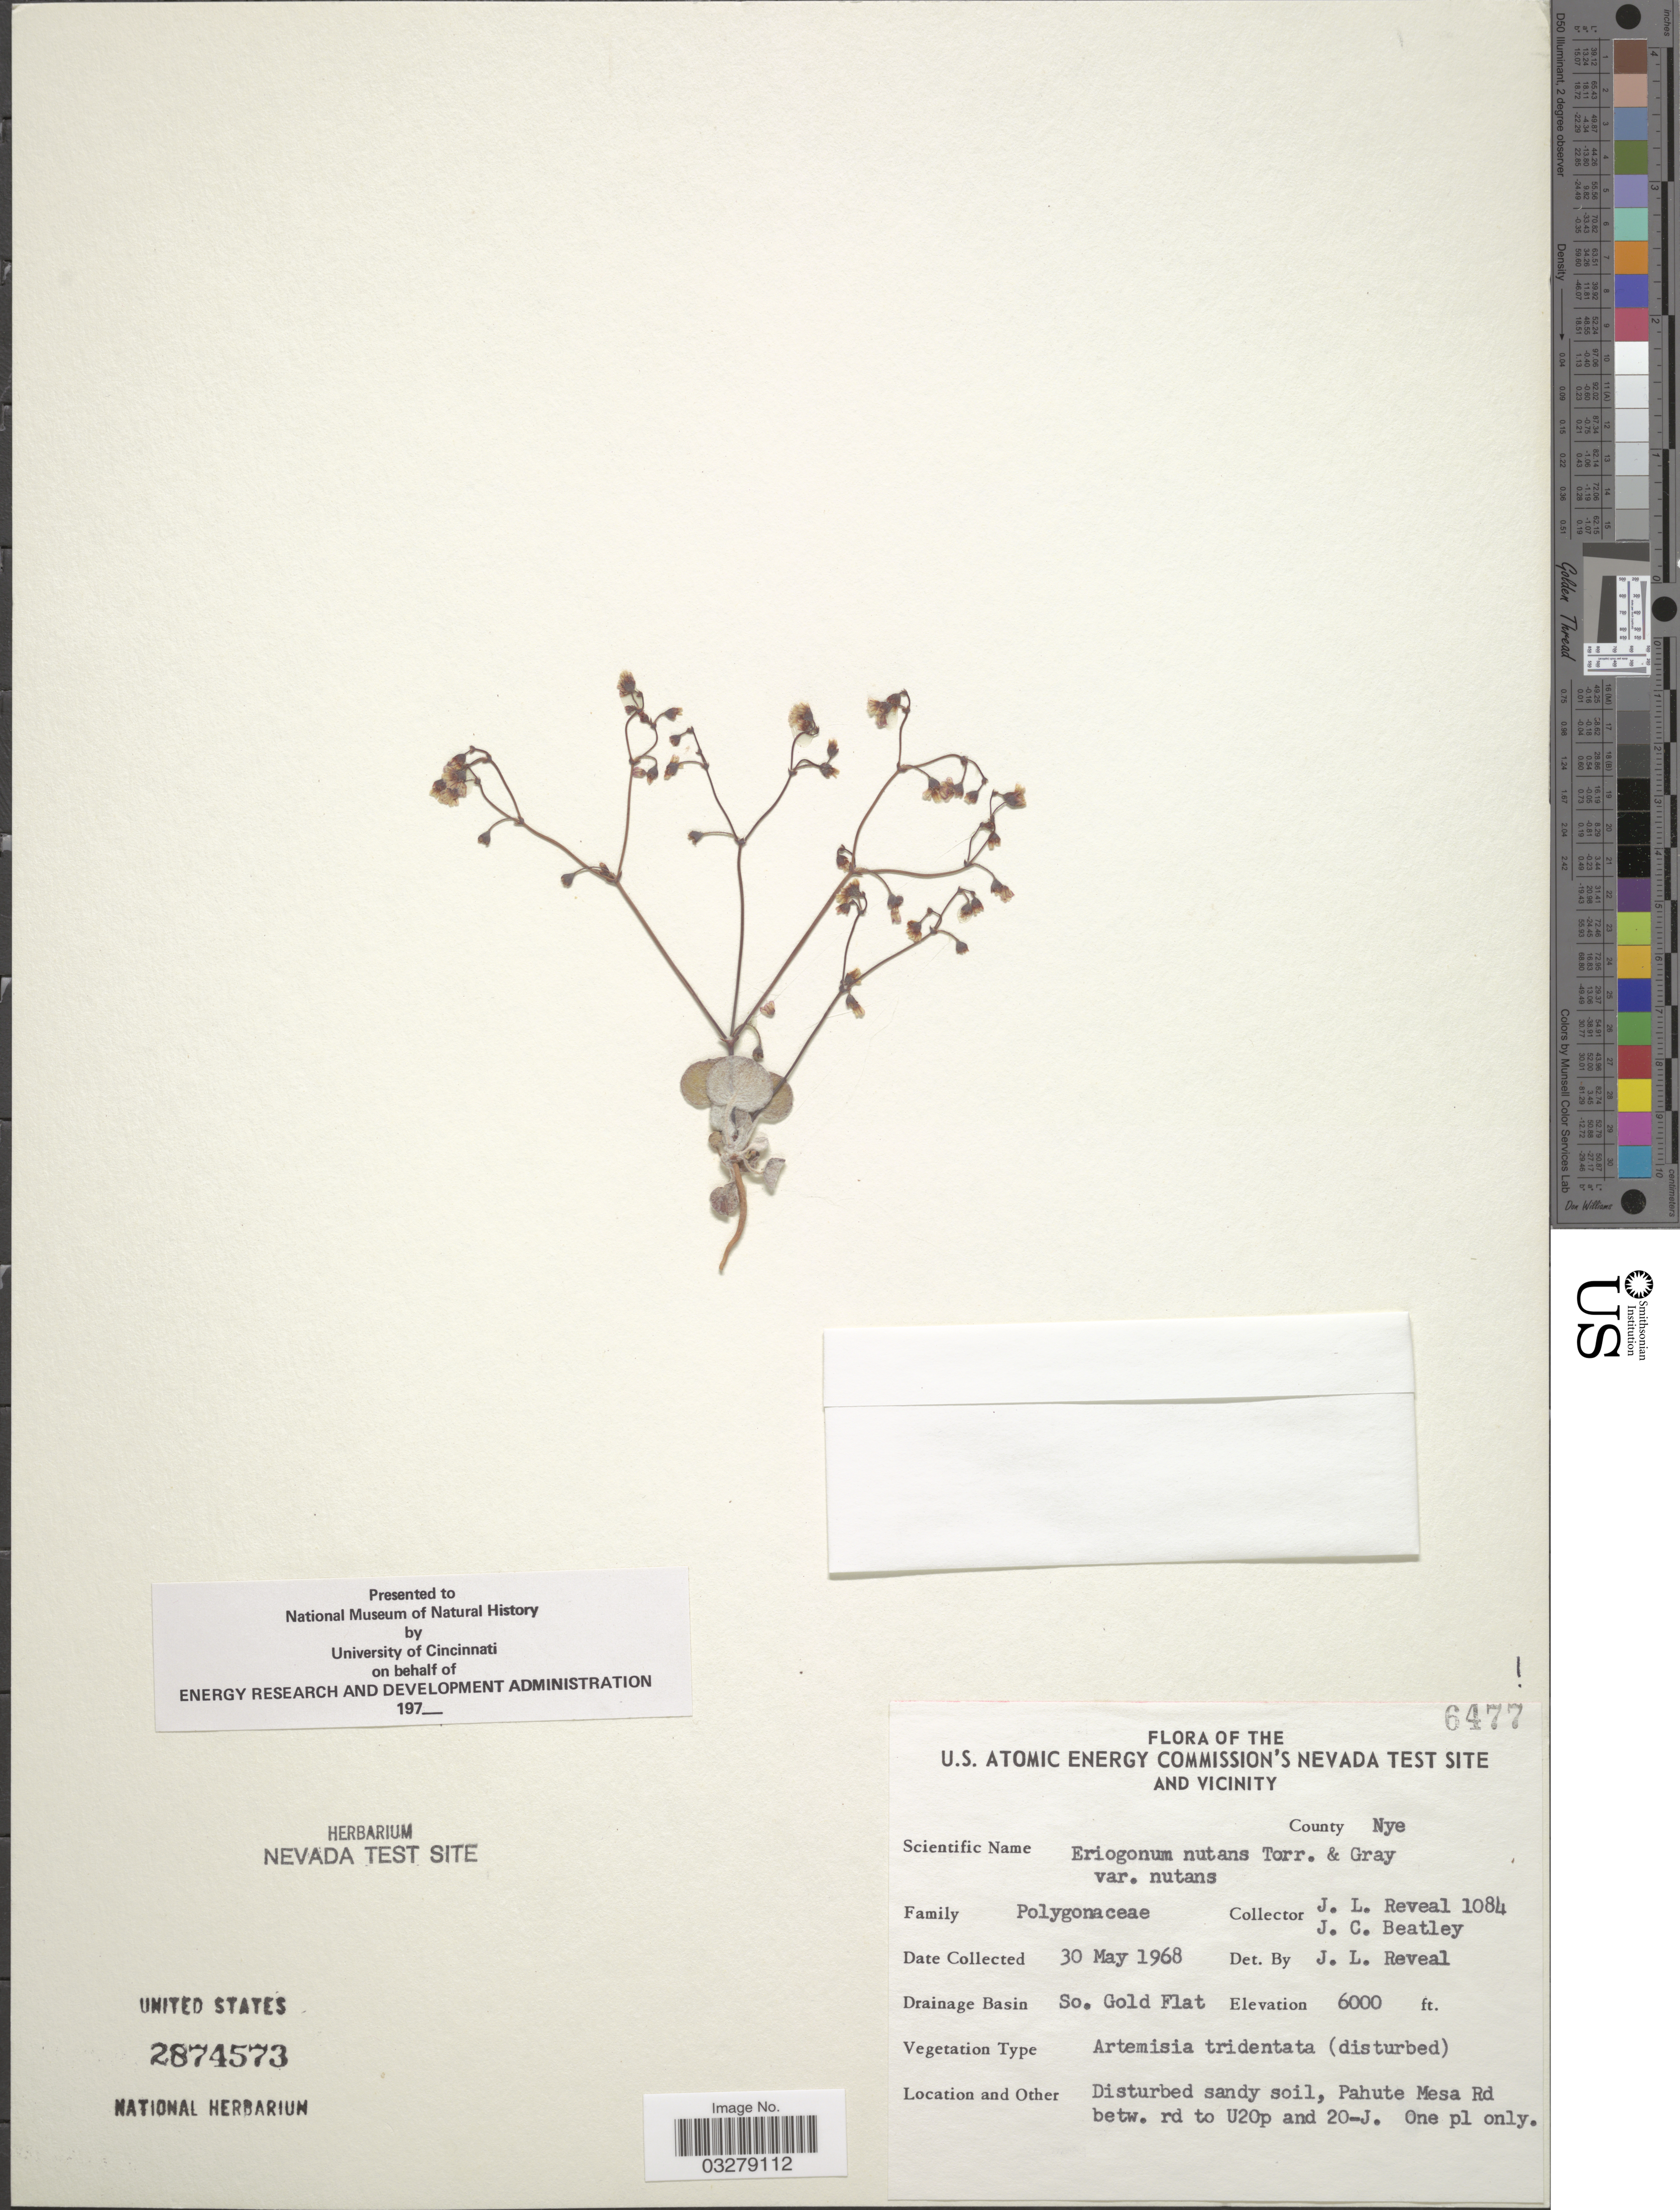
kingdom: Plantae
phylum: Tracheophyta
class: Magnoliopsida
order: Caryophyllales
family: Polygonaceae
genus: Eriogonum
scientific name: Eriogonum nutans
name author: Torr. & A. Gray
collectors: J. L. Reveal & J. C. Beatley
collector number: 1084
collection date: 1968-05-30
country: United States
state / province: Nevada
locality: U.S. Atomic Energy Commission's Nevada Test Site and vicinity. County Nye. Drainage Basin So. Gold Flat. Pahute Mesa Rd betw. rd to U20p and 20-J.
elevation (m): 1829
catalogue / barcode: US 2874573